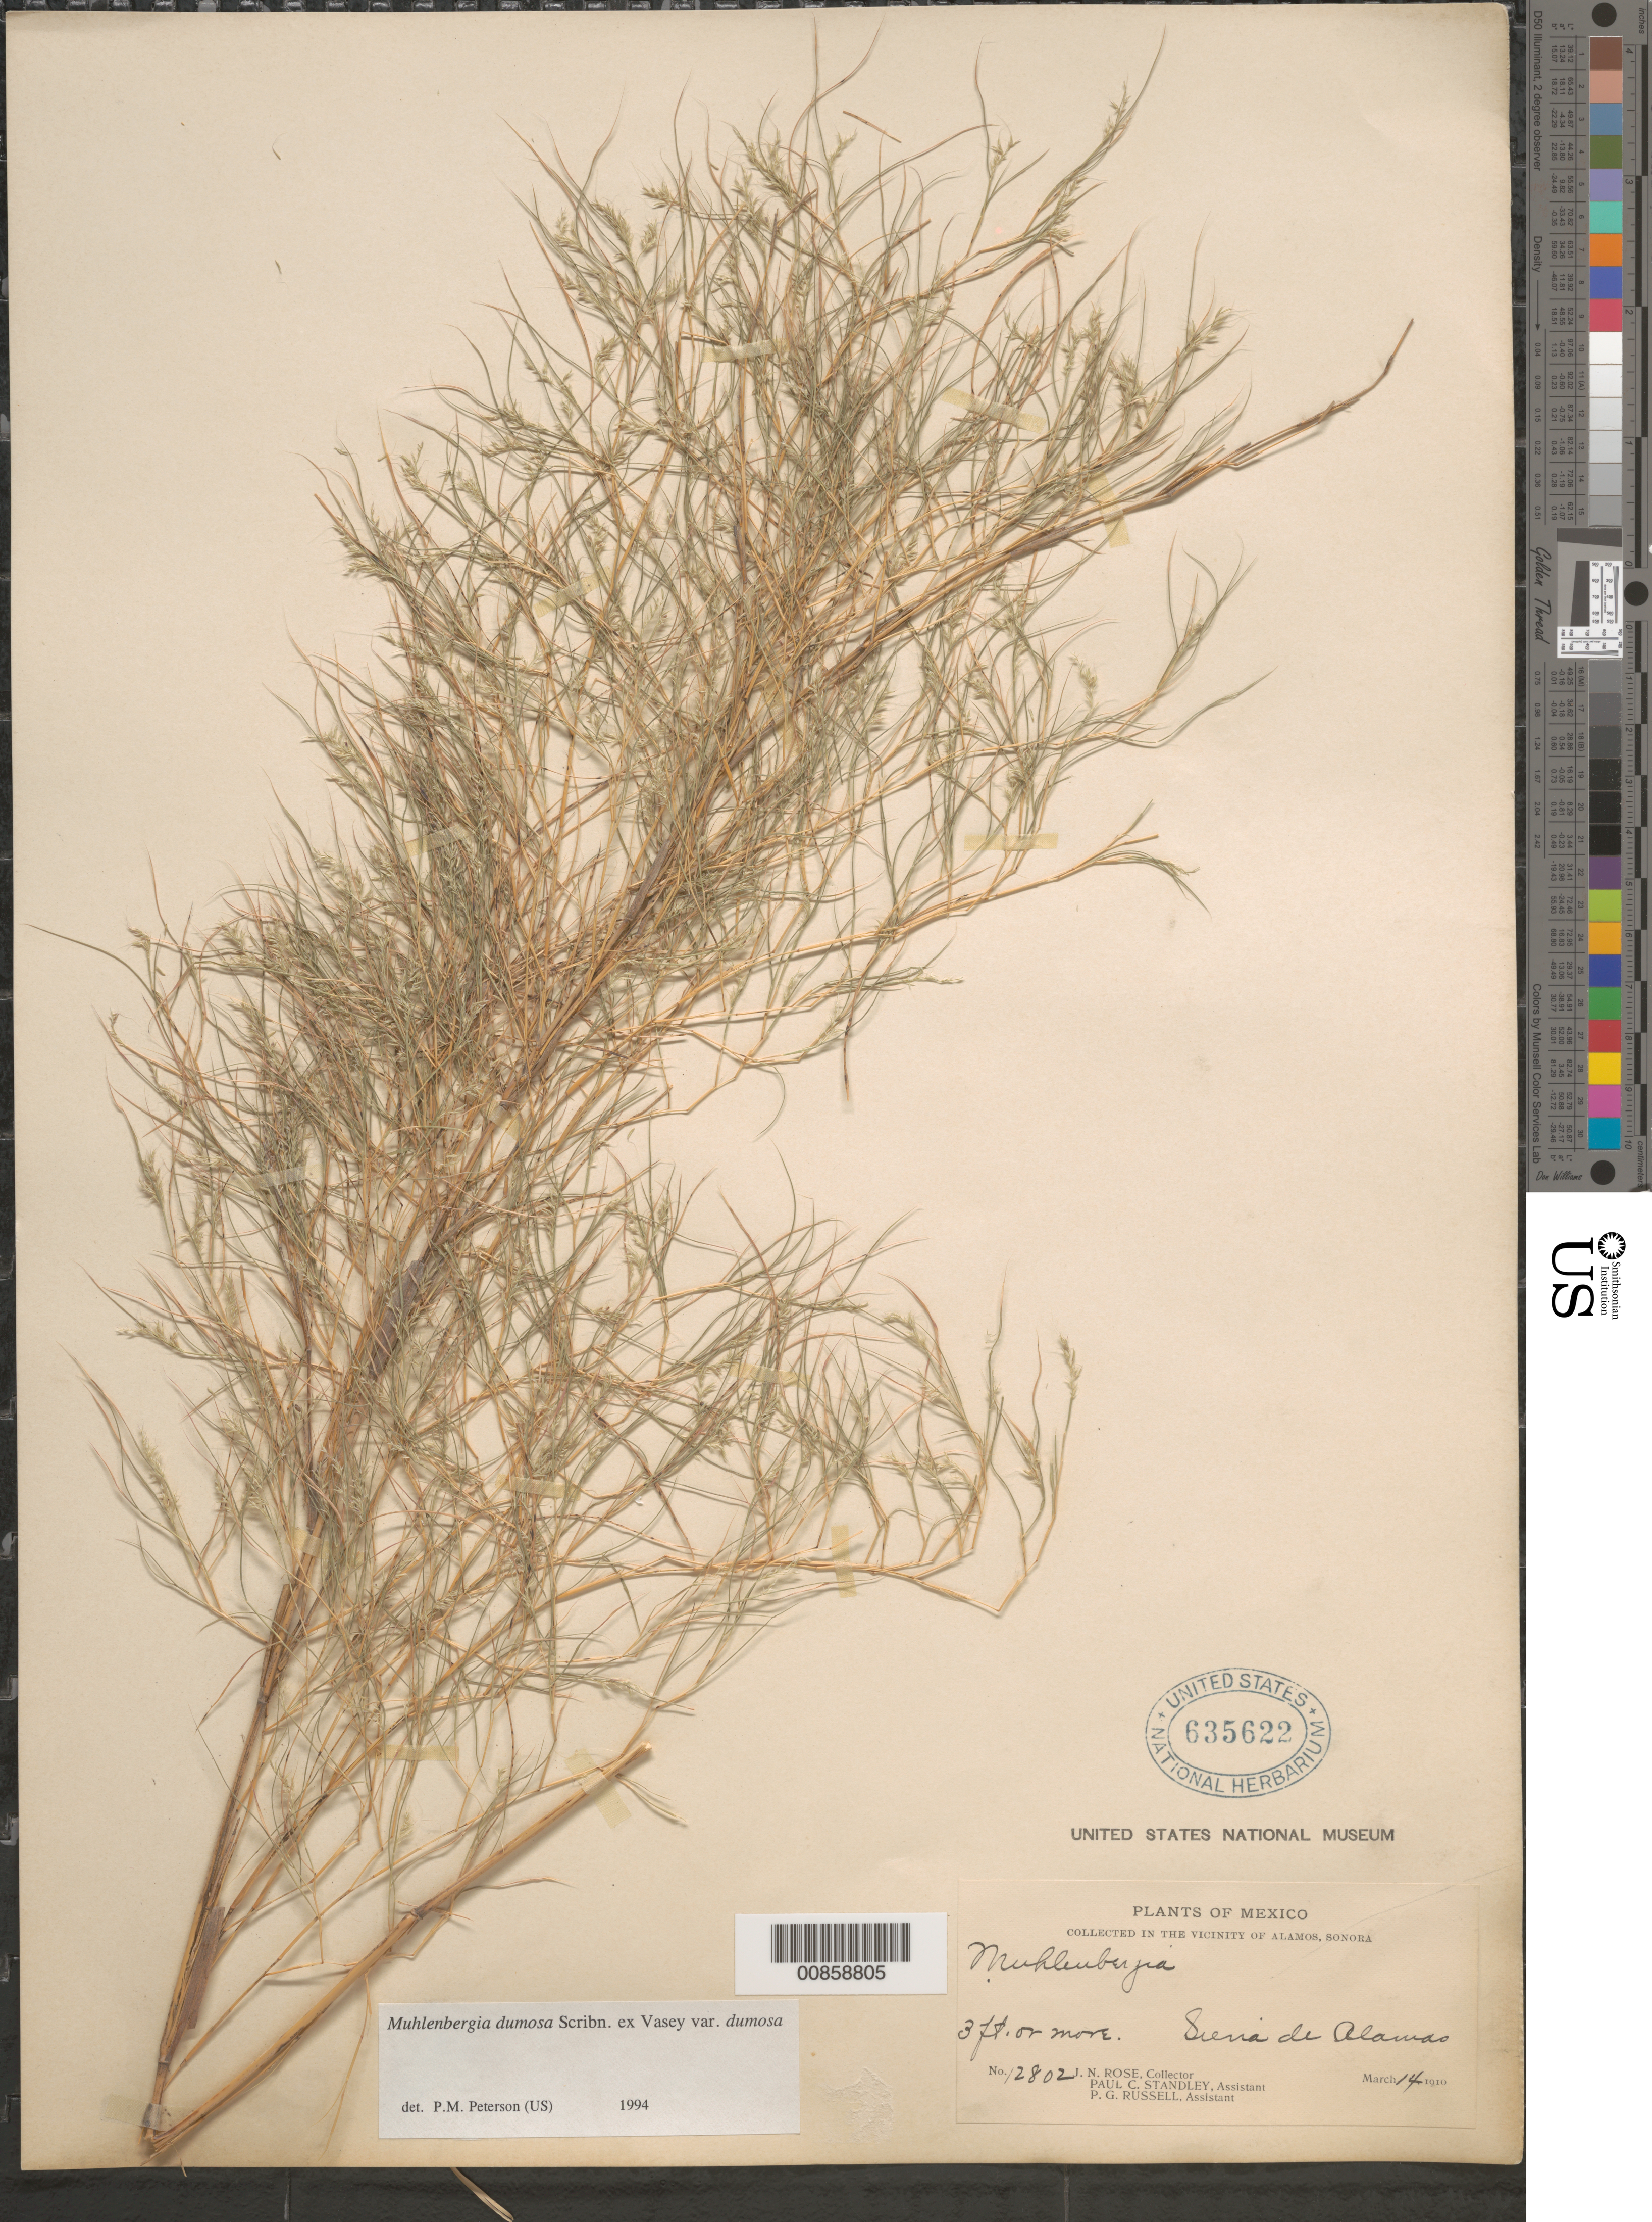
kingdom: Plantae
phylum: Tracheophyta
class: Liliopsida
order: Poales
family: Poaceae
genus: Muhlenbergia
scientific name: Muhlenbergia dumosa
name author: Scribn. ex Vasey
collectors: J. N. Rose, P. C. Standley & P. G. Russell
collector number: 12802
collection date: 1910-03-14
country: Mexico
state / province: Sonora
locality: The Vicinity of Alamos. Sierra de Alamos.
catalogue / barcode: US 635622